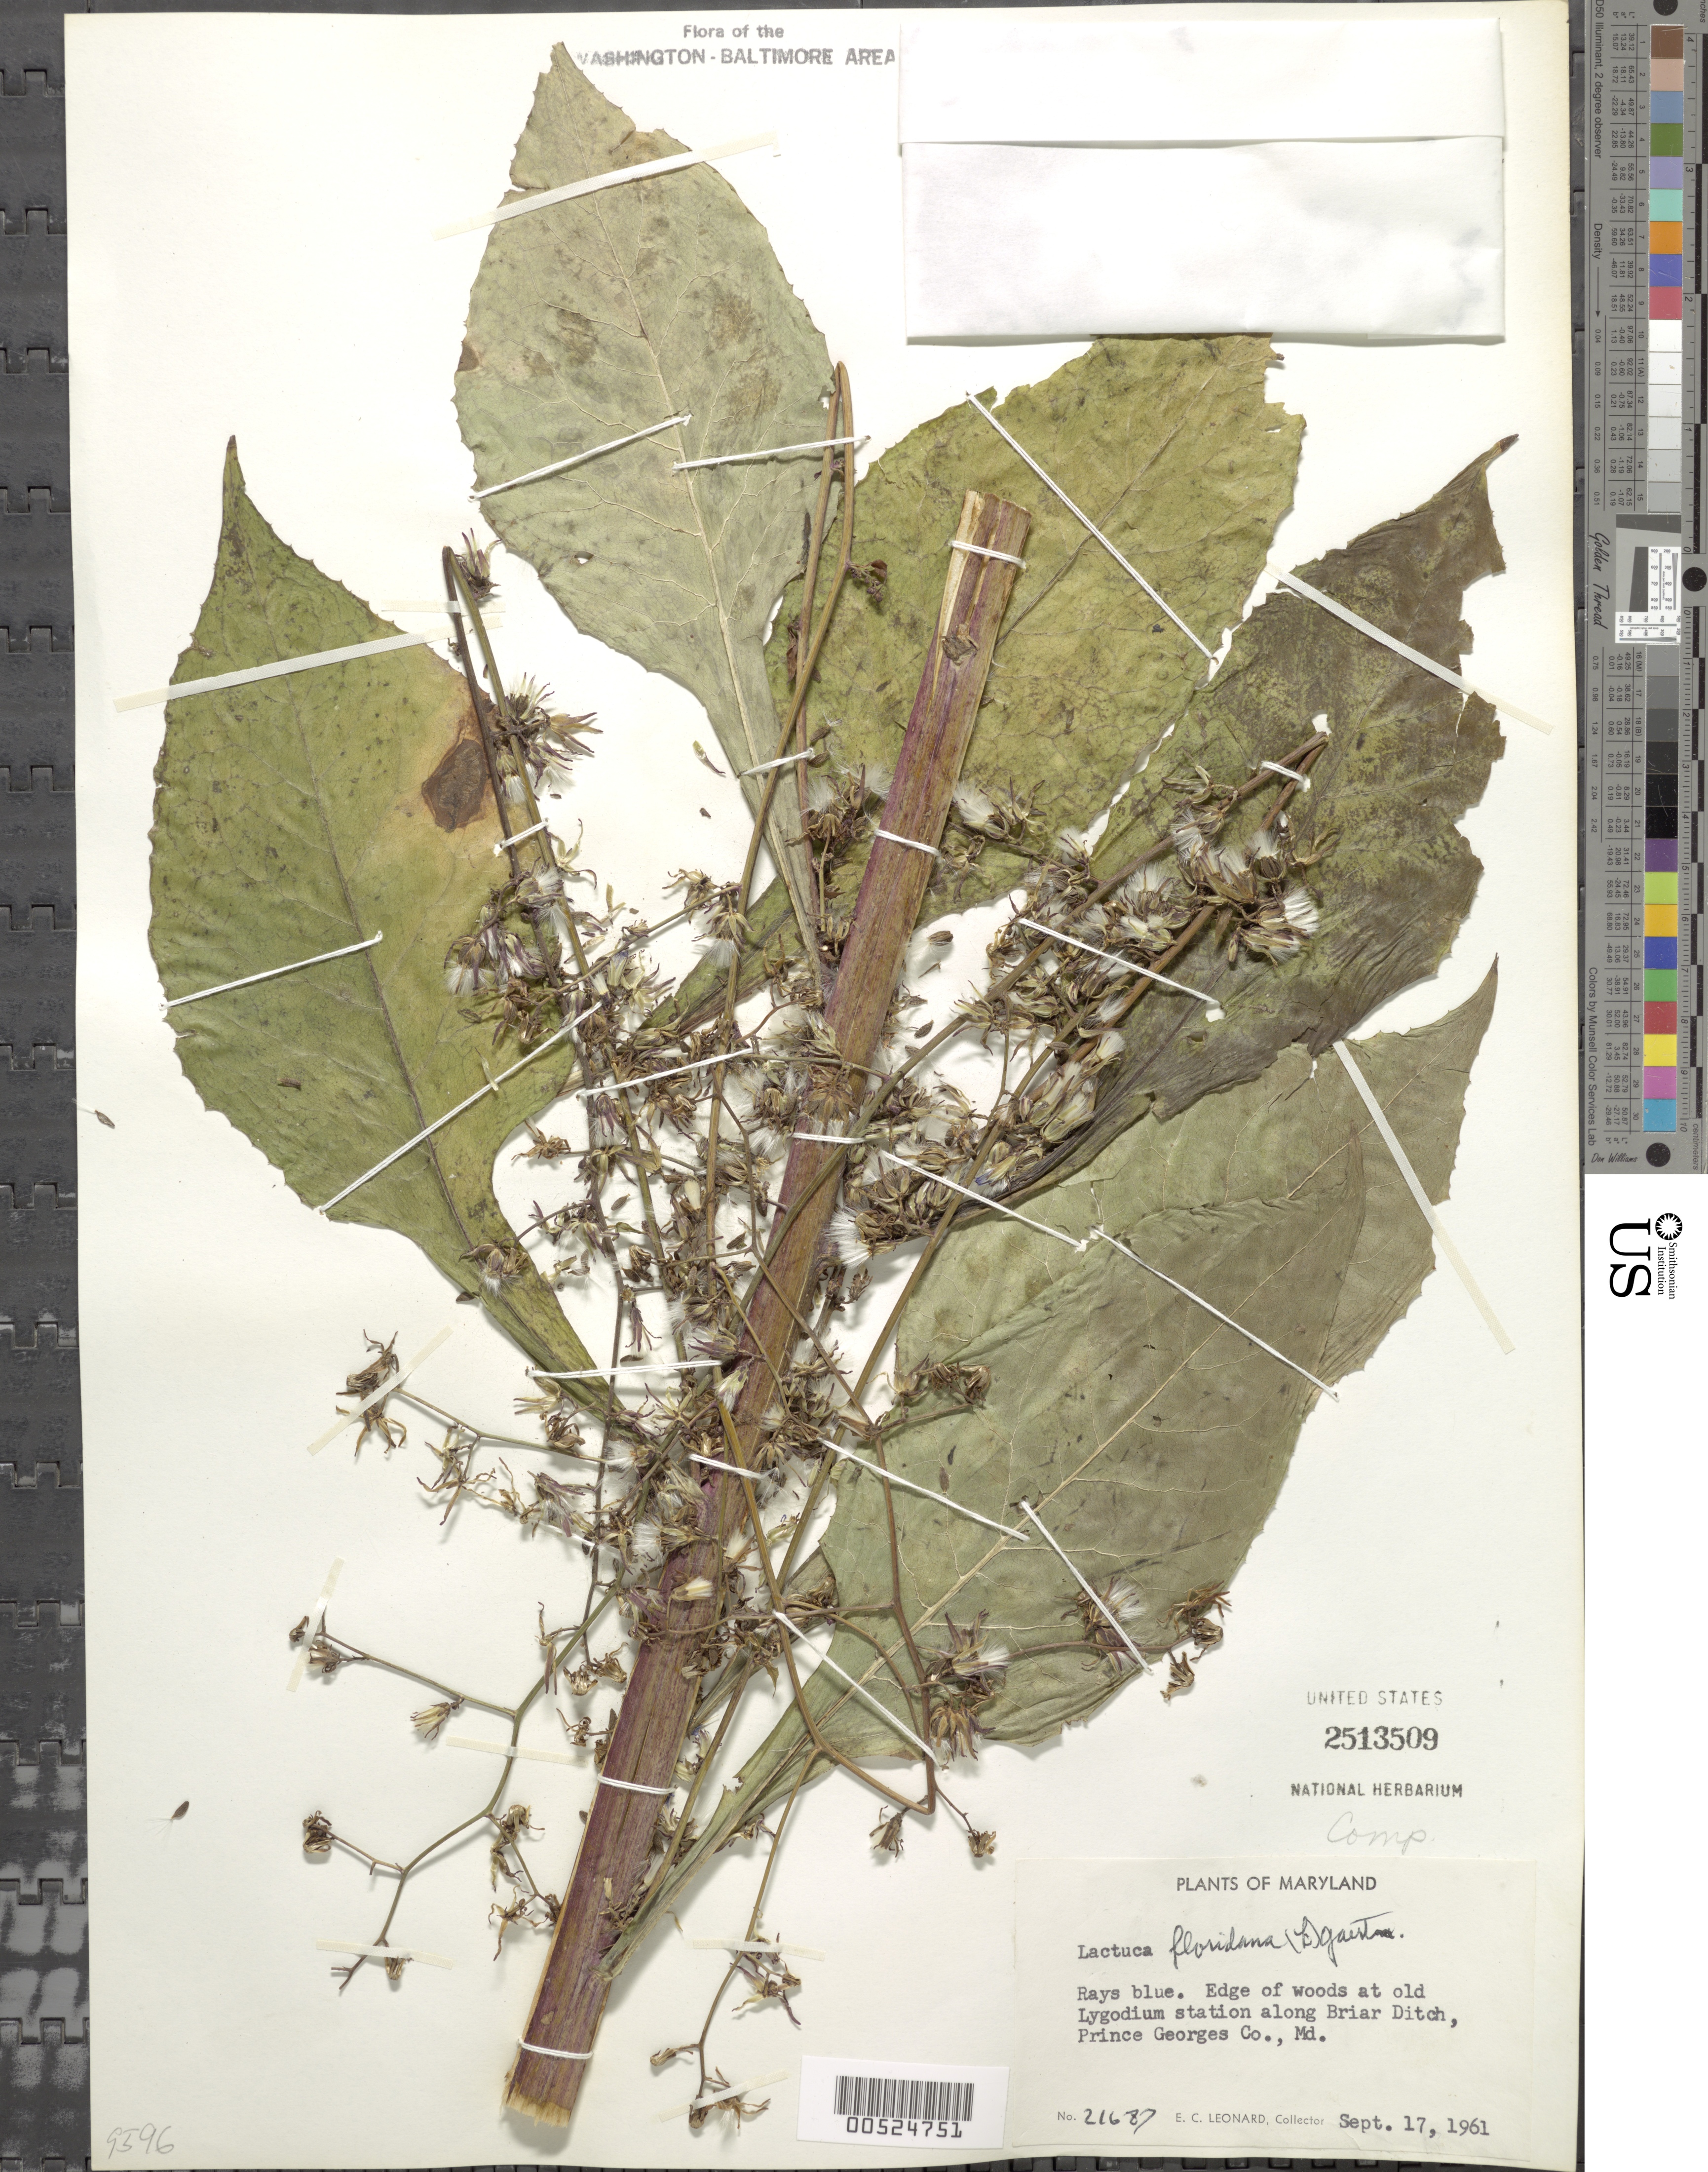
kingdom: Plantae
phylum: Tracheophyta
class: Magnoliopsida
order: Asterales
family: Asteraceae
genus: Lactuca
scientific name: Lactuca floridana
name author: (L.) Gaertn.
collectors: E. C. Leonard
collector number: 21687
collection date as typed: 17 Sep 1961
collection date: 1961-09-17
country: United States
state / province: Maryland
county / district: Prince George's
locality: Briar Ditch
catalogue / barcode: US 2513509